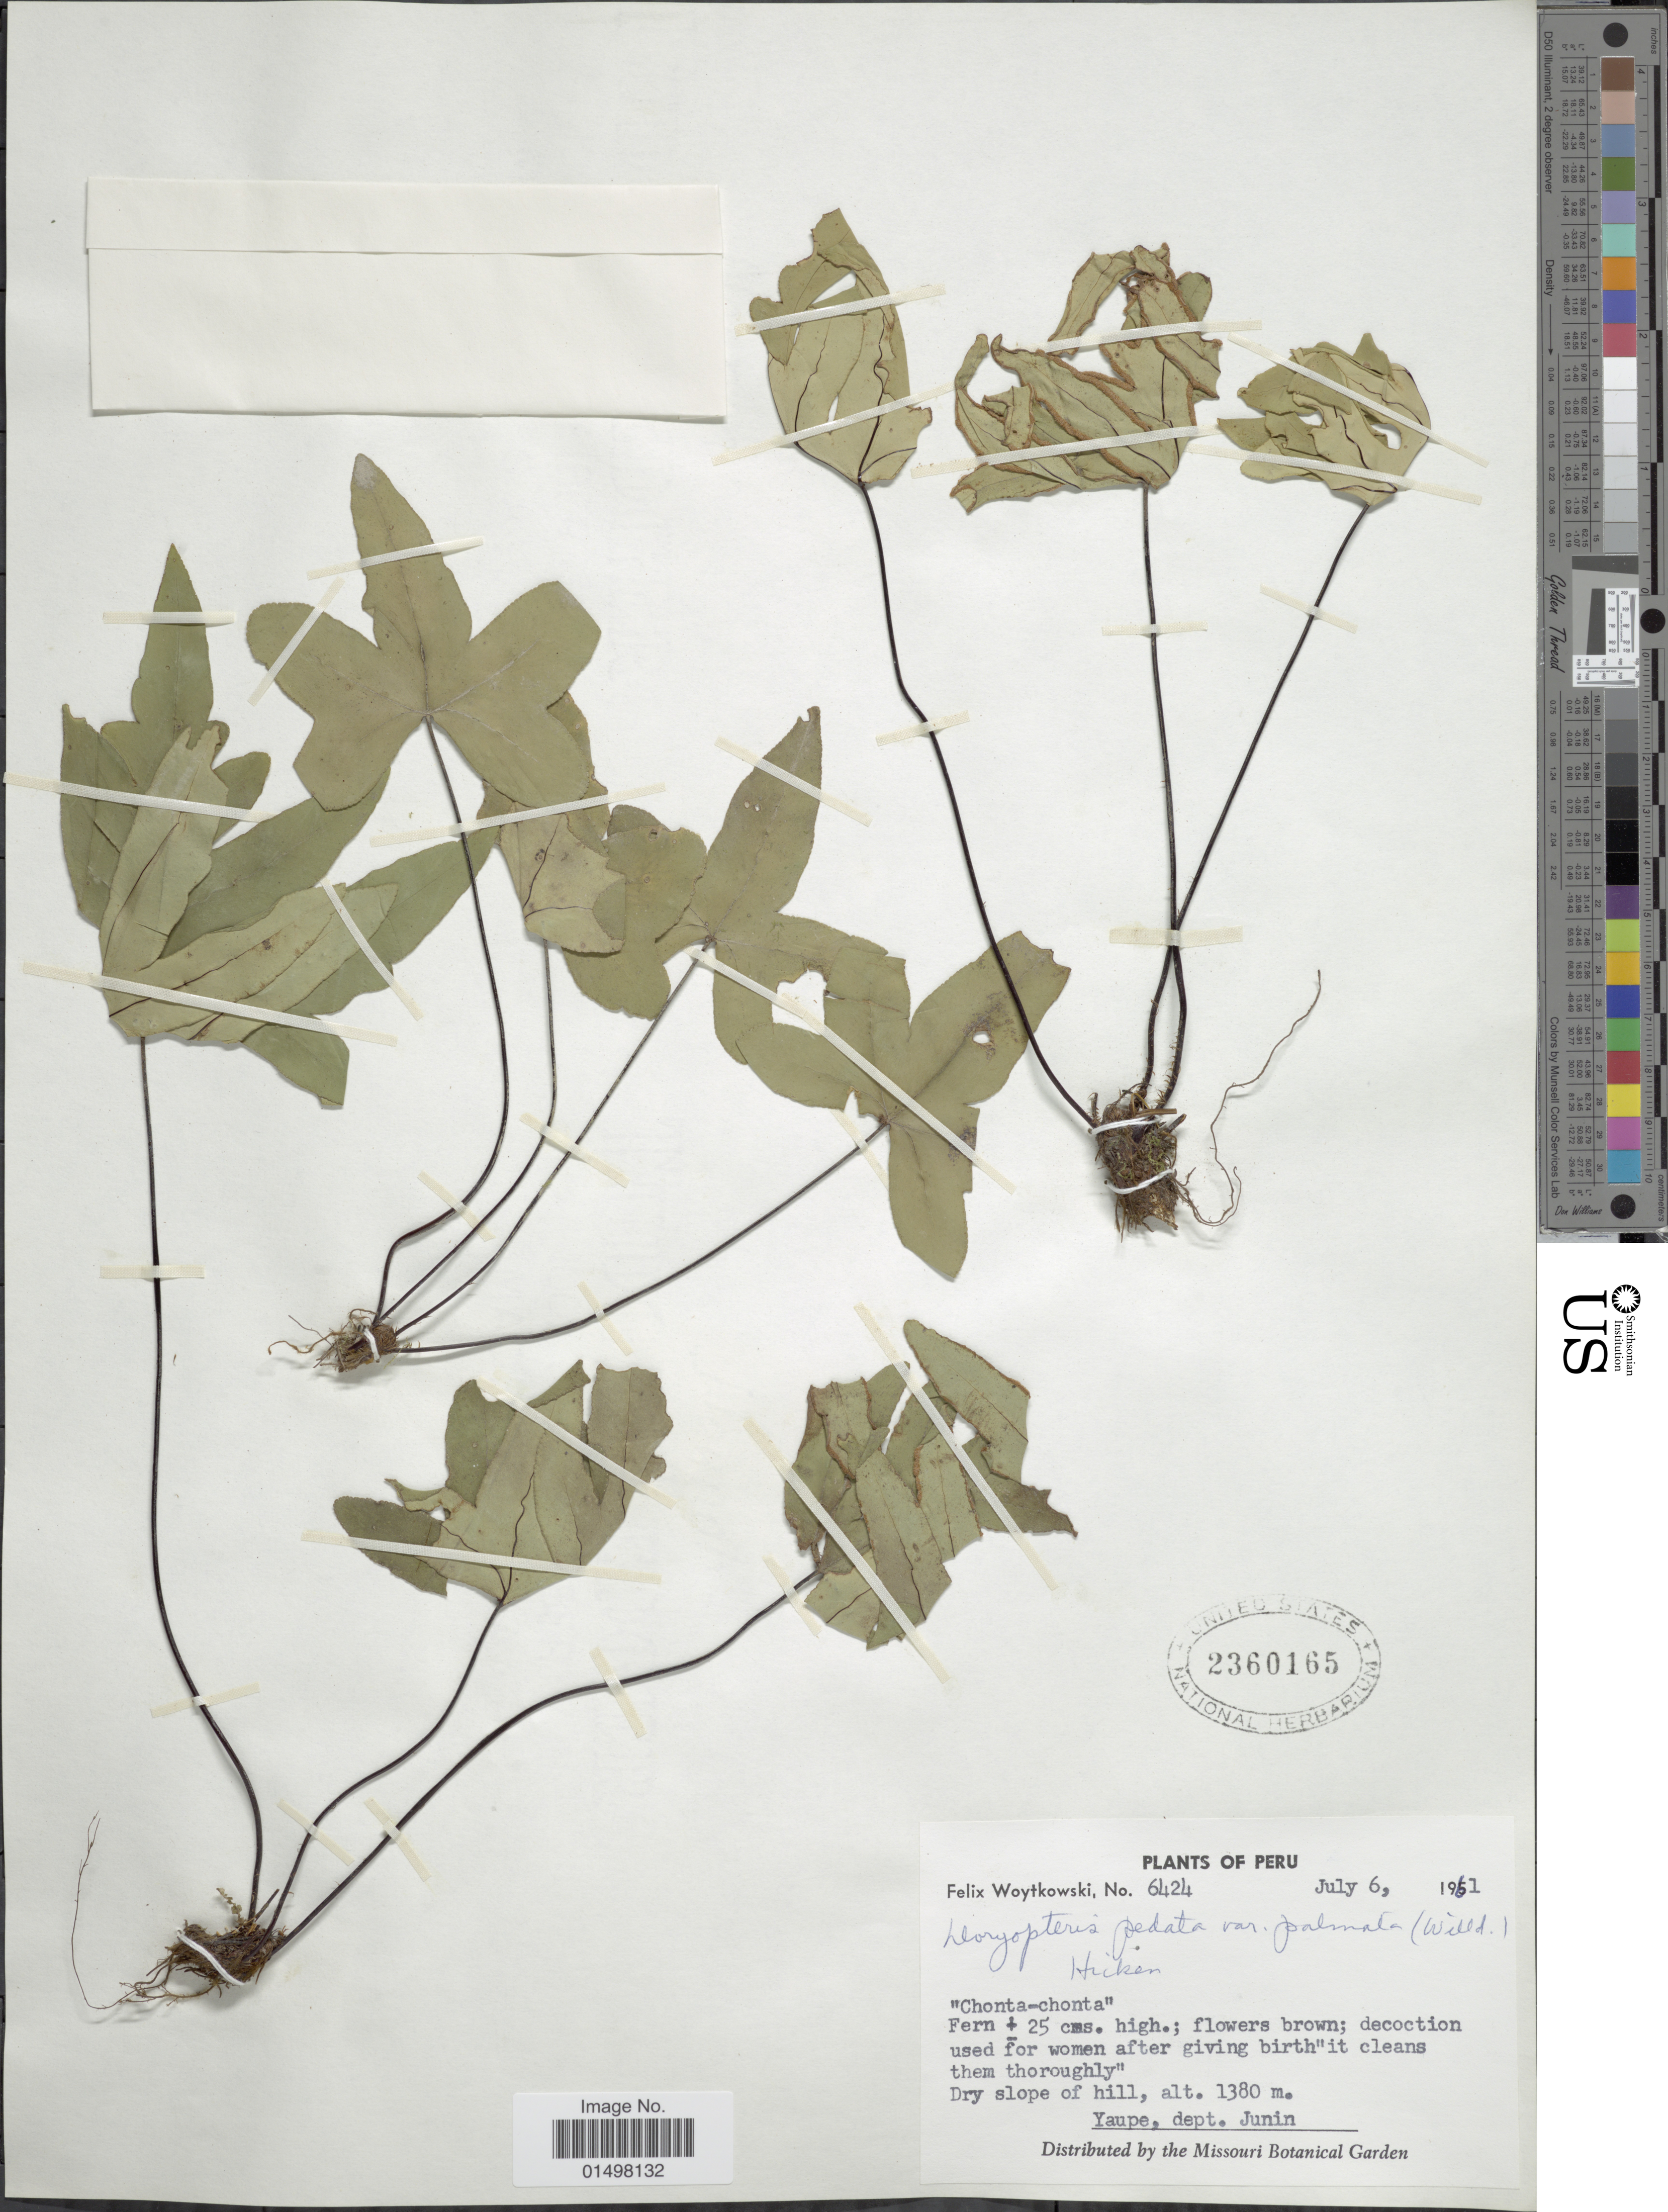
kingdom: Plantae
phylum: Tracheophyta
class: Polypodiopsida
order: Polypodiales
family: Pteridaceae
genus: Doryopteris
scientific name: Doryopteris pedata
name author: (L.) Fée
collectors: F. Woytkowski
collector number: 6424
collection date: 1961-07-06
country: Peru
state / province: Junín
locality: Yaupe, dept. Junin.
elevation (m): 1380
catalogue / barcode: US 2360165